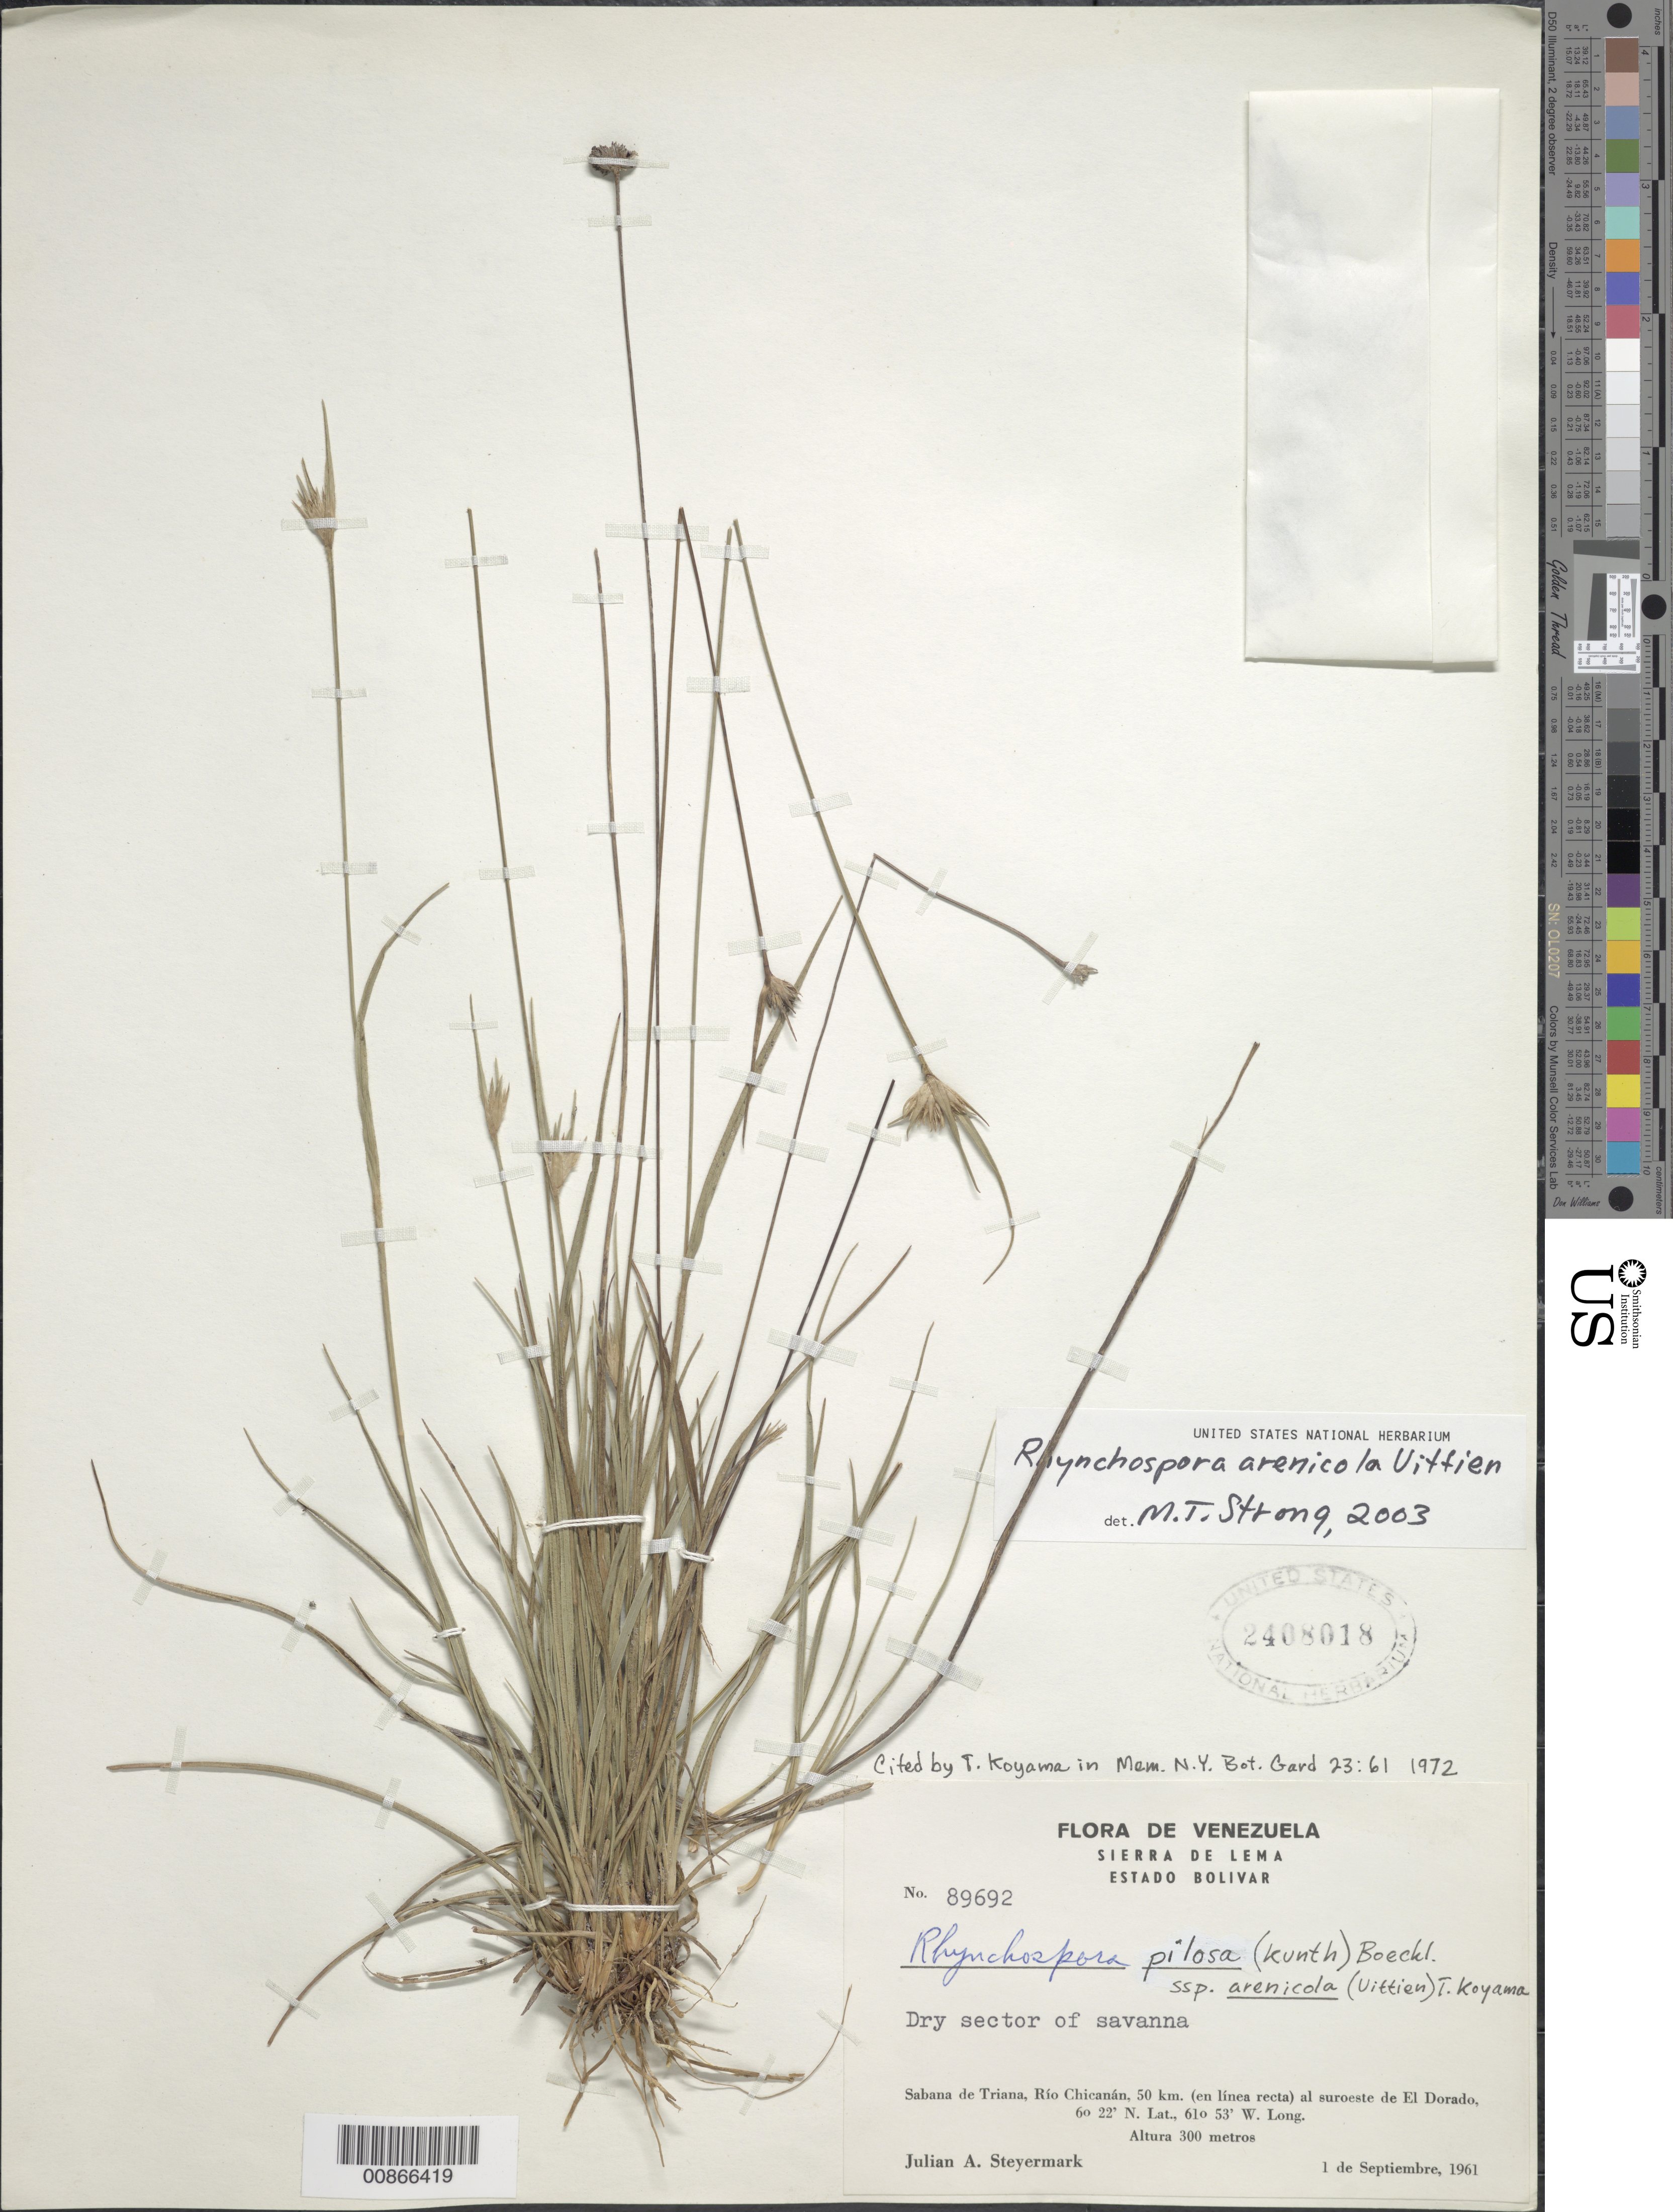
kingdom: Plantae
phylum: Tracheophyta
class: Liliopsida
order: Poales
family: Cyperaceae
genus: Rhynchospora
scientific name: Rhynchospora arenicola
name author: Uittien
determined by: Strong, M. T., (US), Smithsonian Institution - National Museum of Natural History (UNITED STATES)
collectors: J. Steyermark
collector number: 89692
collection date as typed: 1-Sep-61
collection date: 1961-09-01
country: Venezuela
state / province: Bolívar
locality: Sabana de Triana, Río Chicanán, 50 km (in línea recta) al SW de El Dorado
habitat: Dry section of savanna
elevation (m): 300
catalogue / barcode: US 2408018